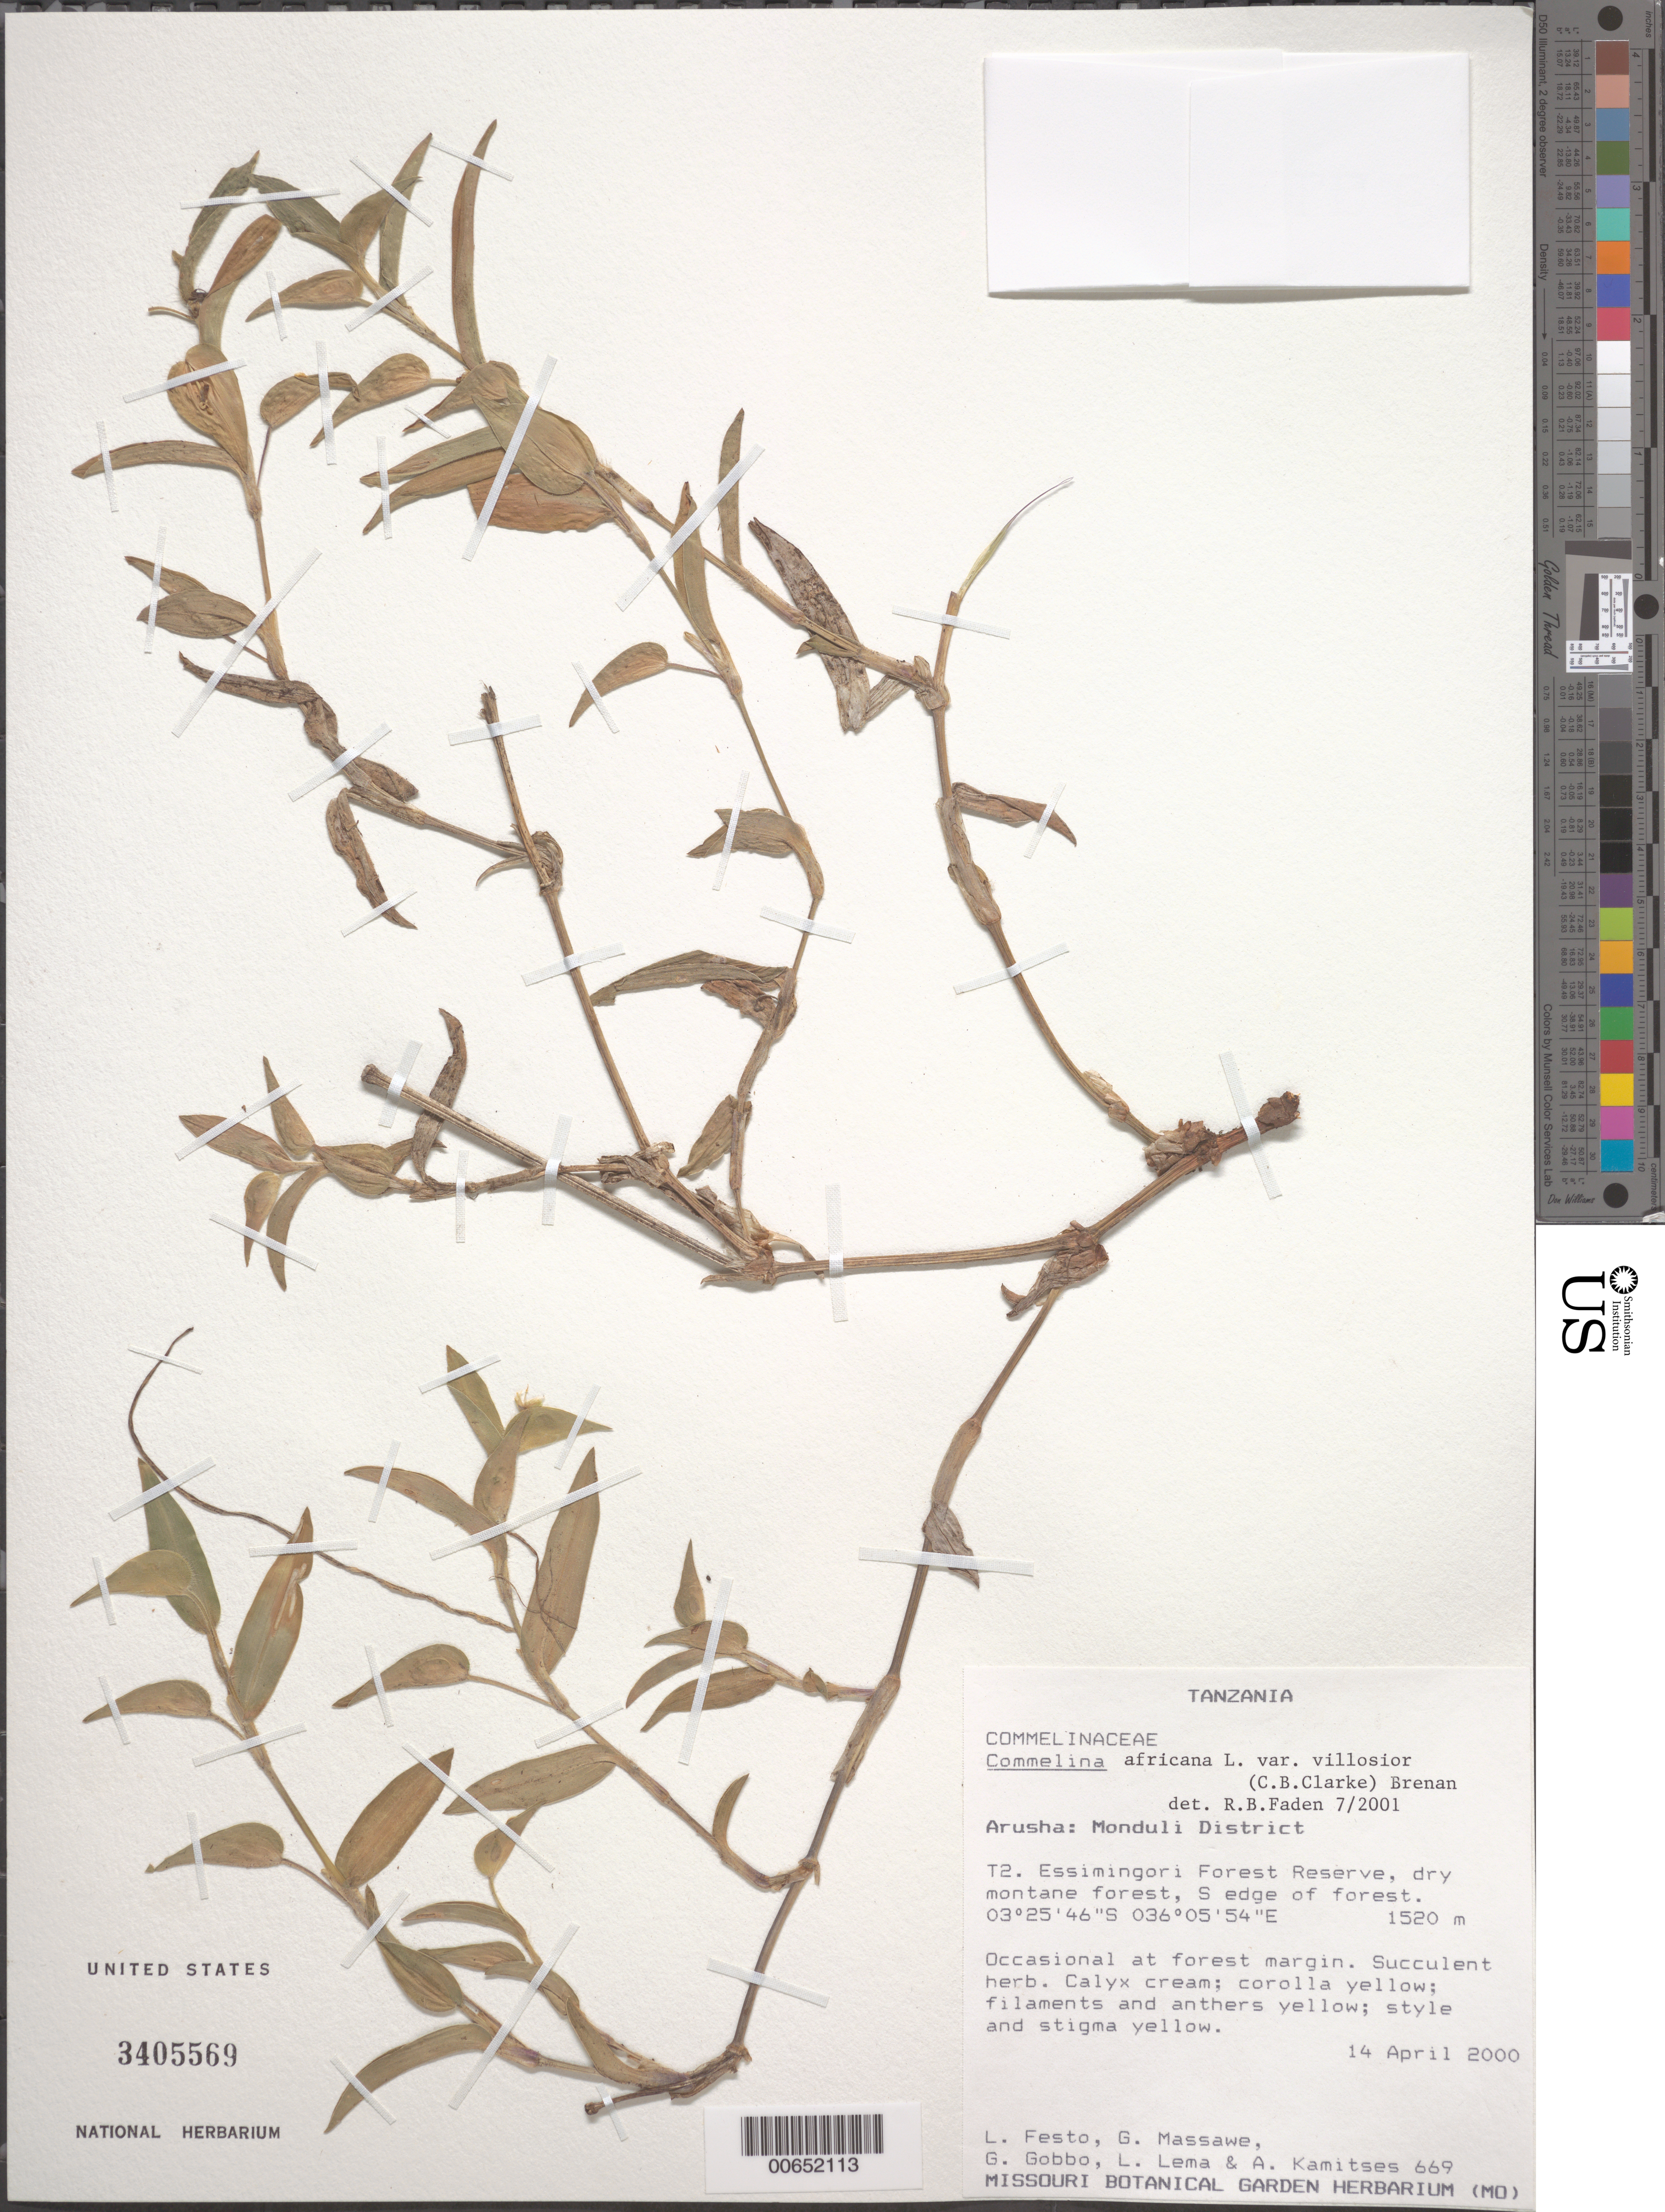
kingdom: Plantae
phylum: Tracheophyta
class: Liliopsida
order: Commelinales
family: Commelinaceae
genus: Commelina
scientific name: Commelina africana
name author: L.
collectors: L. Festo, G. Massaewe, G. Gobbo, L. Lema & A. Kamitses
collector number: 669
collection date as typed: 14 04 2000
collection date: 2000-04-14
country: Tanzania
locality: Arusha, monduli dist., t2, essimingori forest reserve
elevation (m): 1520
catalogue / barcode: US 3405569